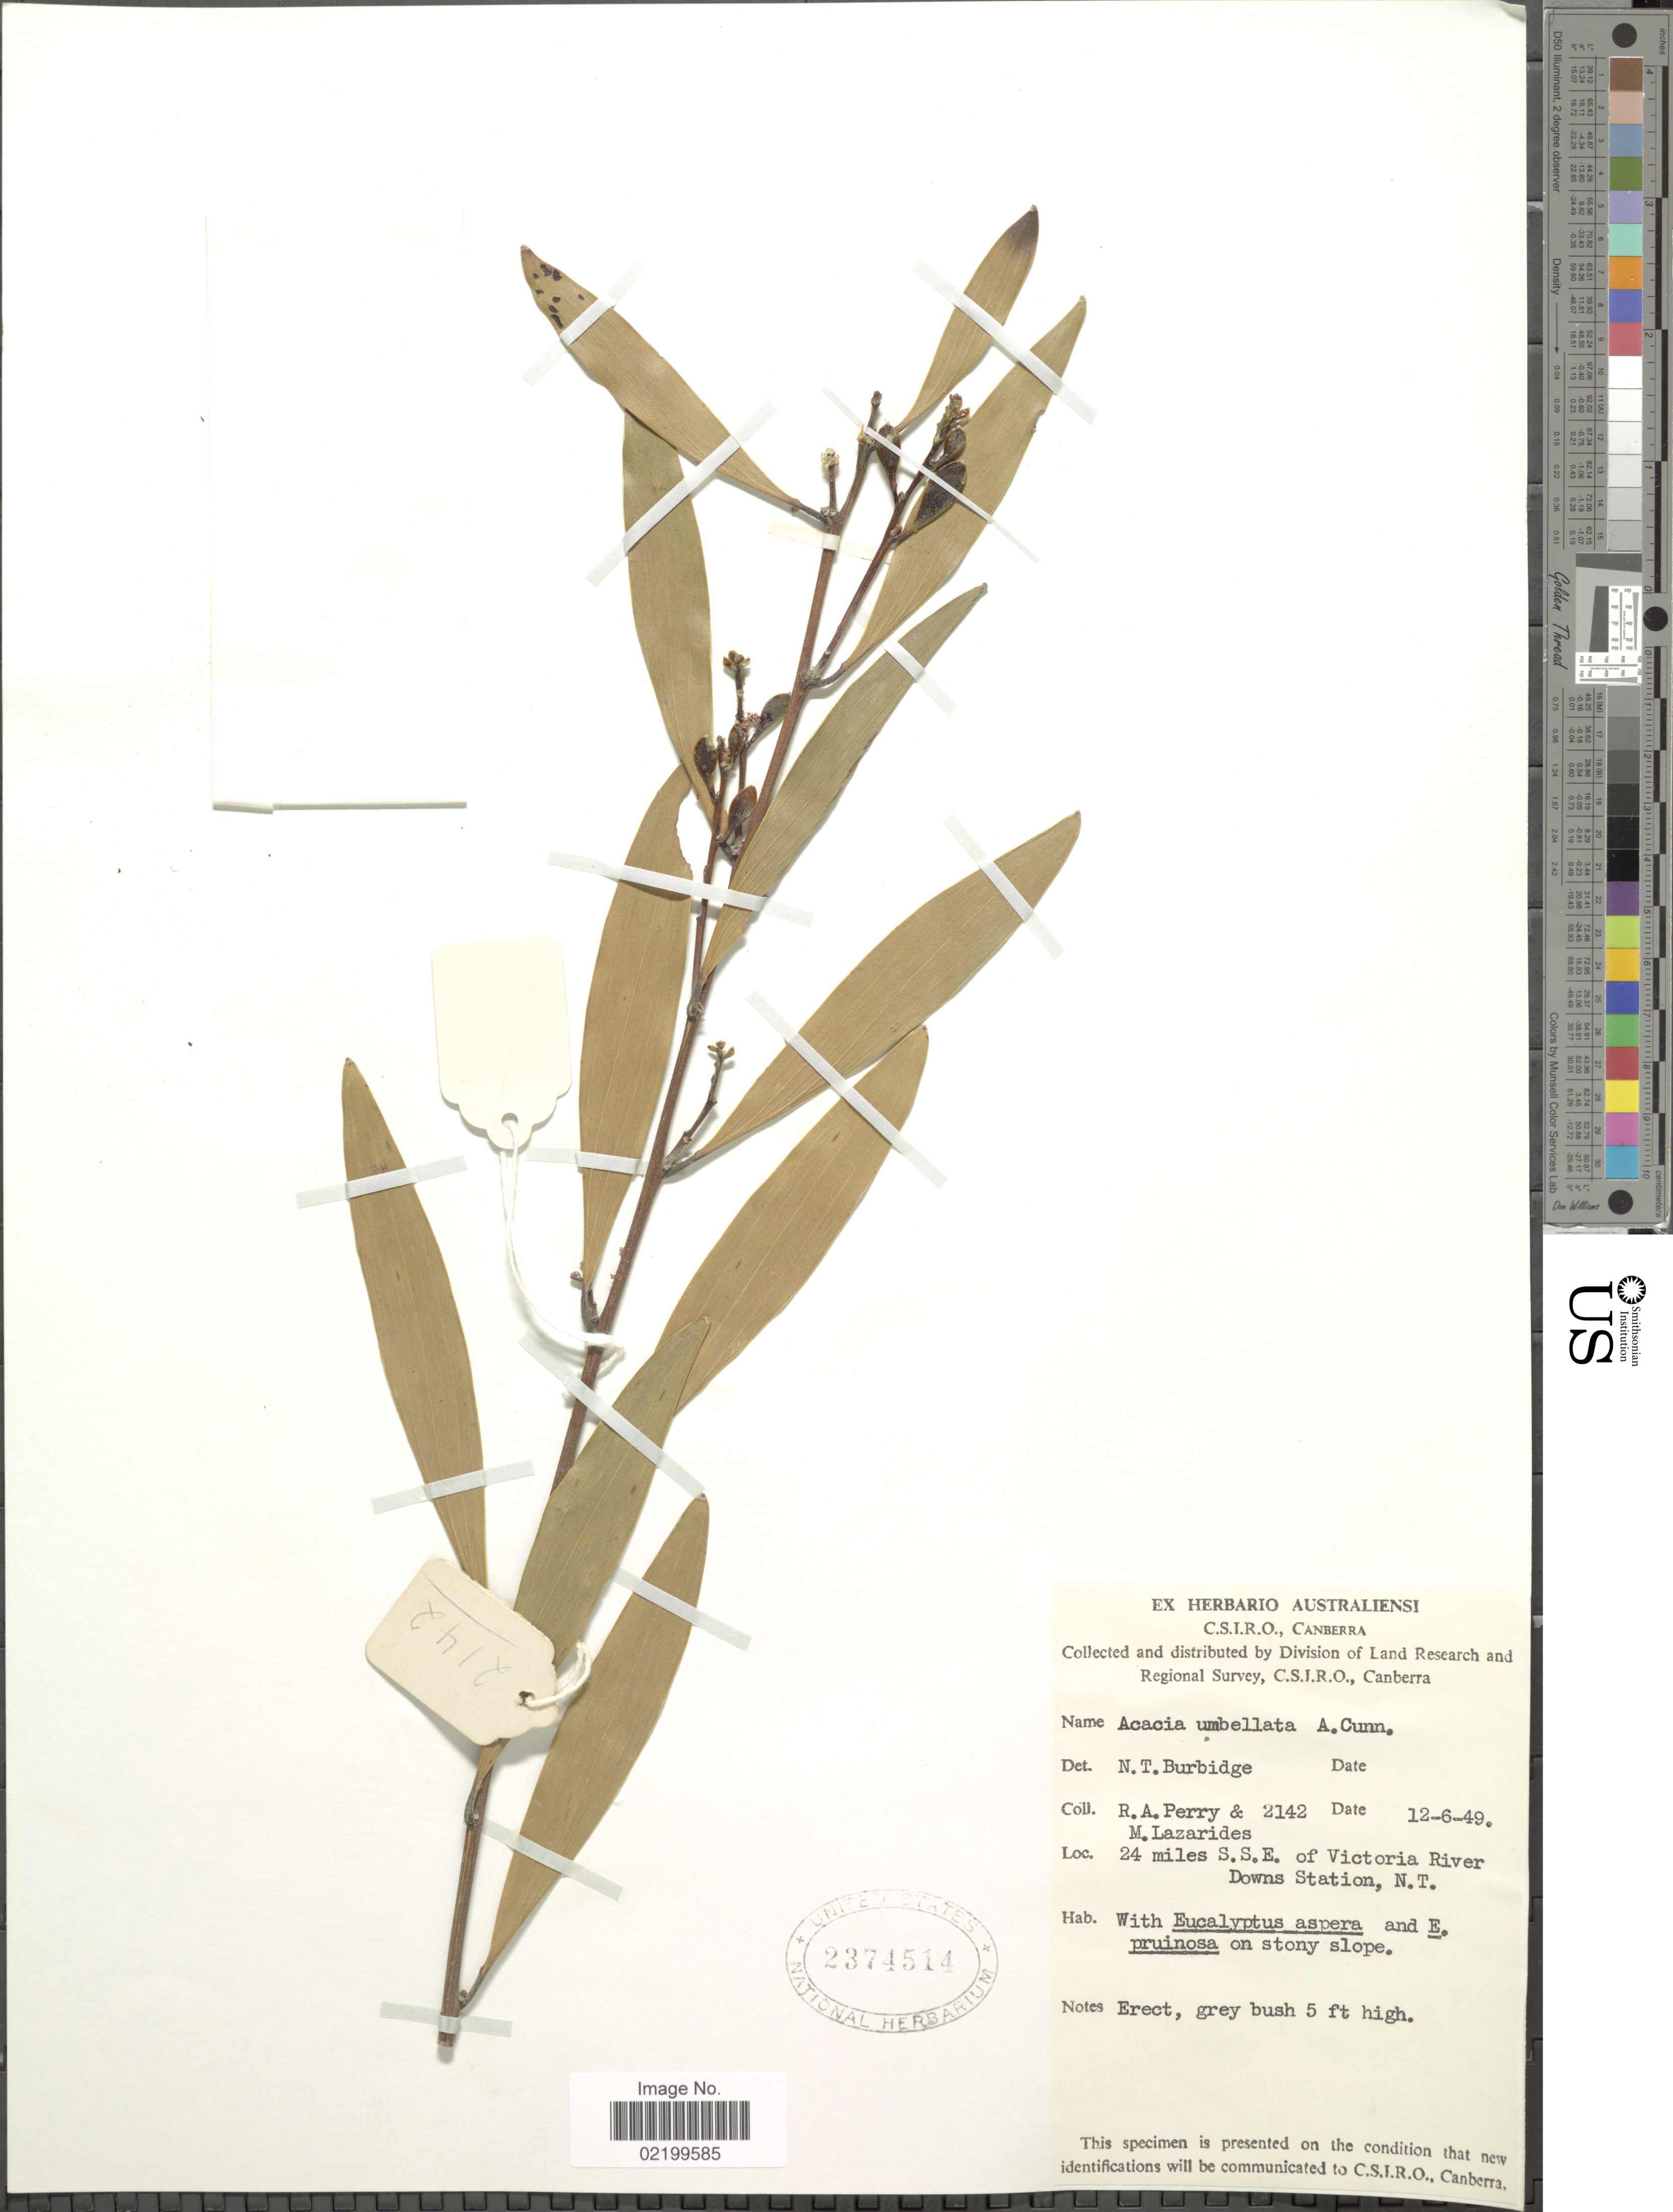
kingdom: Plantae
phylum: Tracheophyta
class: Magnoliopsida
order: Fabales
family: Fabaceae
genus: Acacia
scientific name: Acacia umbellata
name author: Benth.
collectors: Perry, R. A. & M. Lazarides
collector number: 2142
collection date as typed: Transcribed d/m/y: 12/6/49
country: Australia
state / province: Northern Territory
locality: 24 miles S.S.E. of Victoria River Downs Station, N.T.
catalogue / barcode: US 2374514